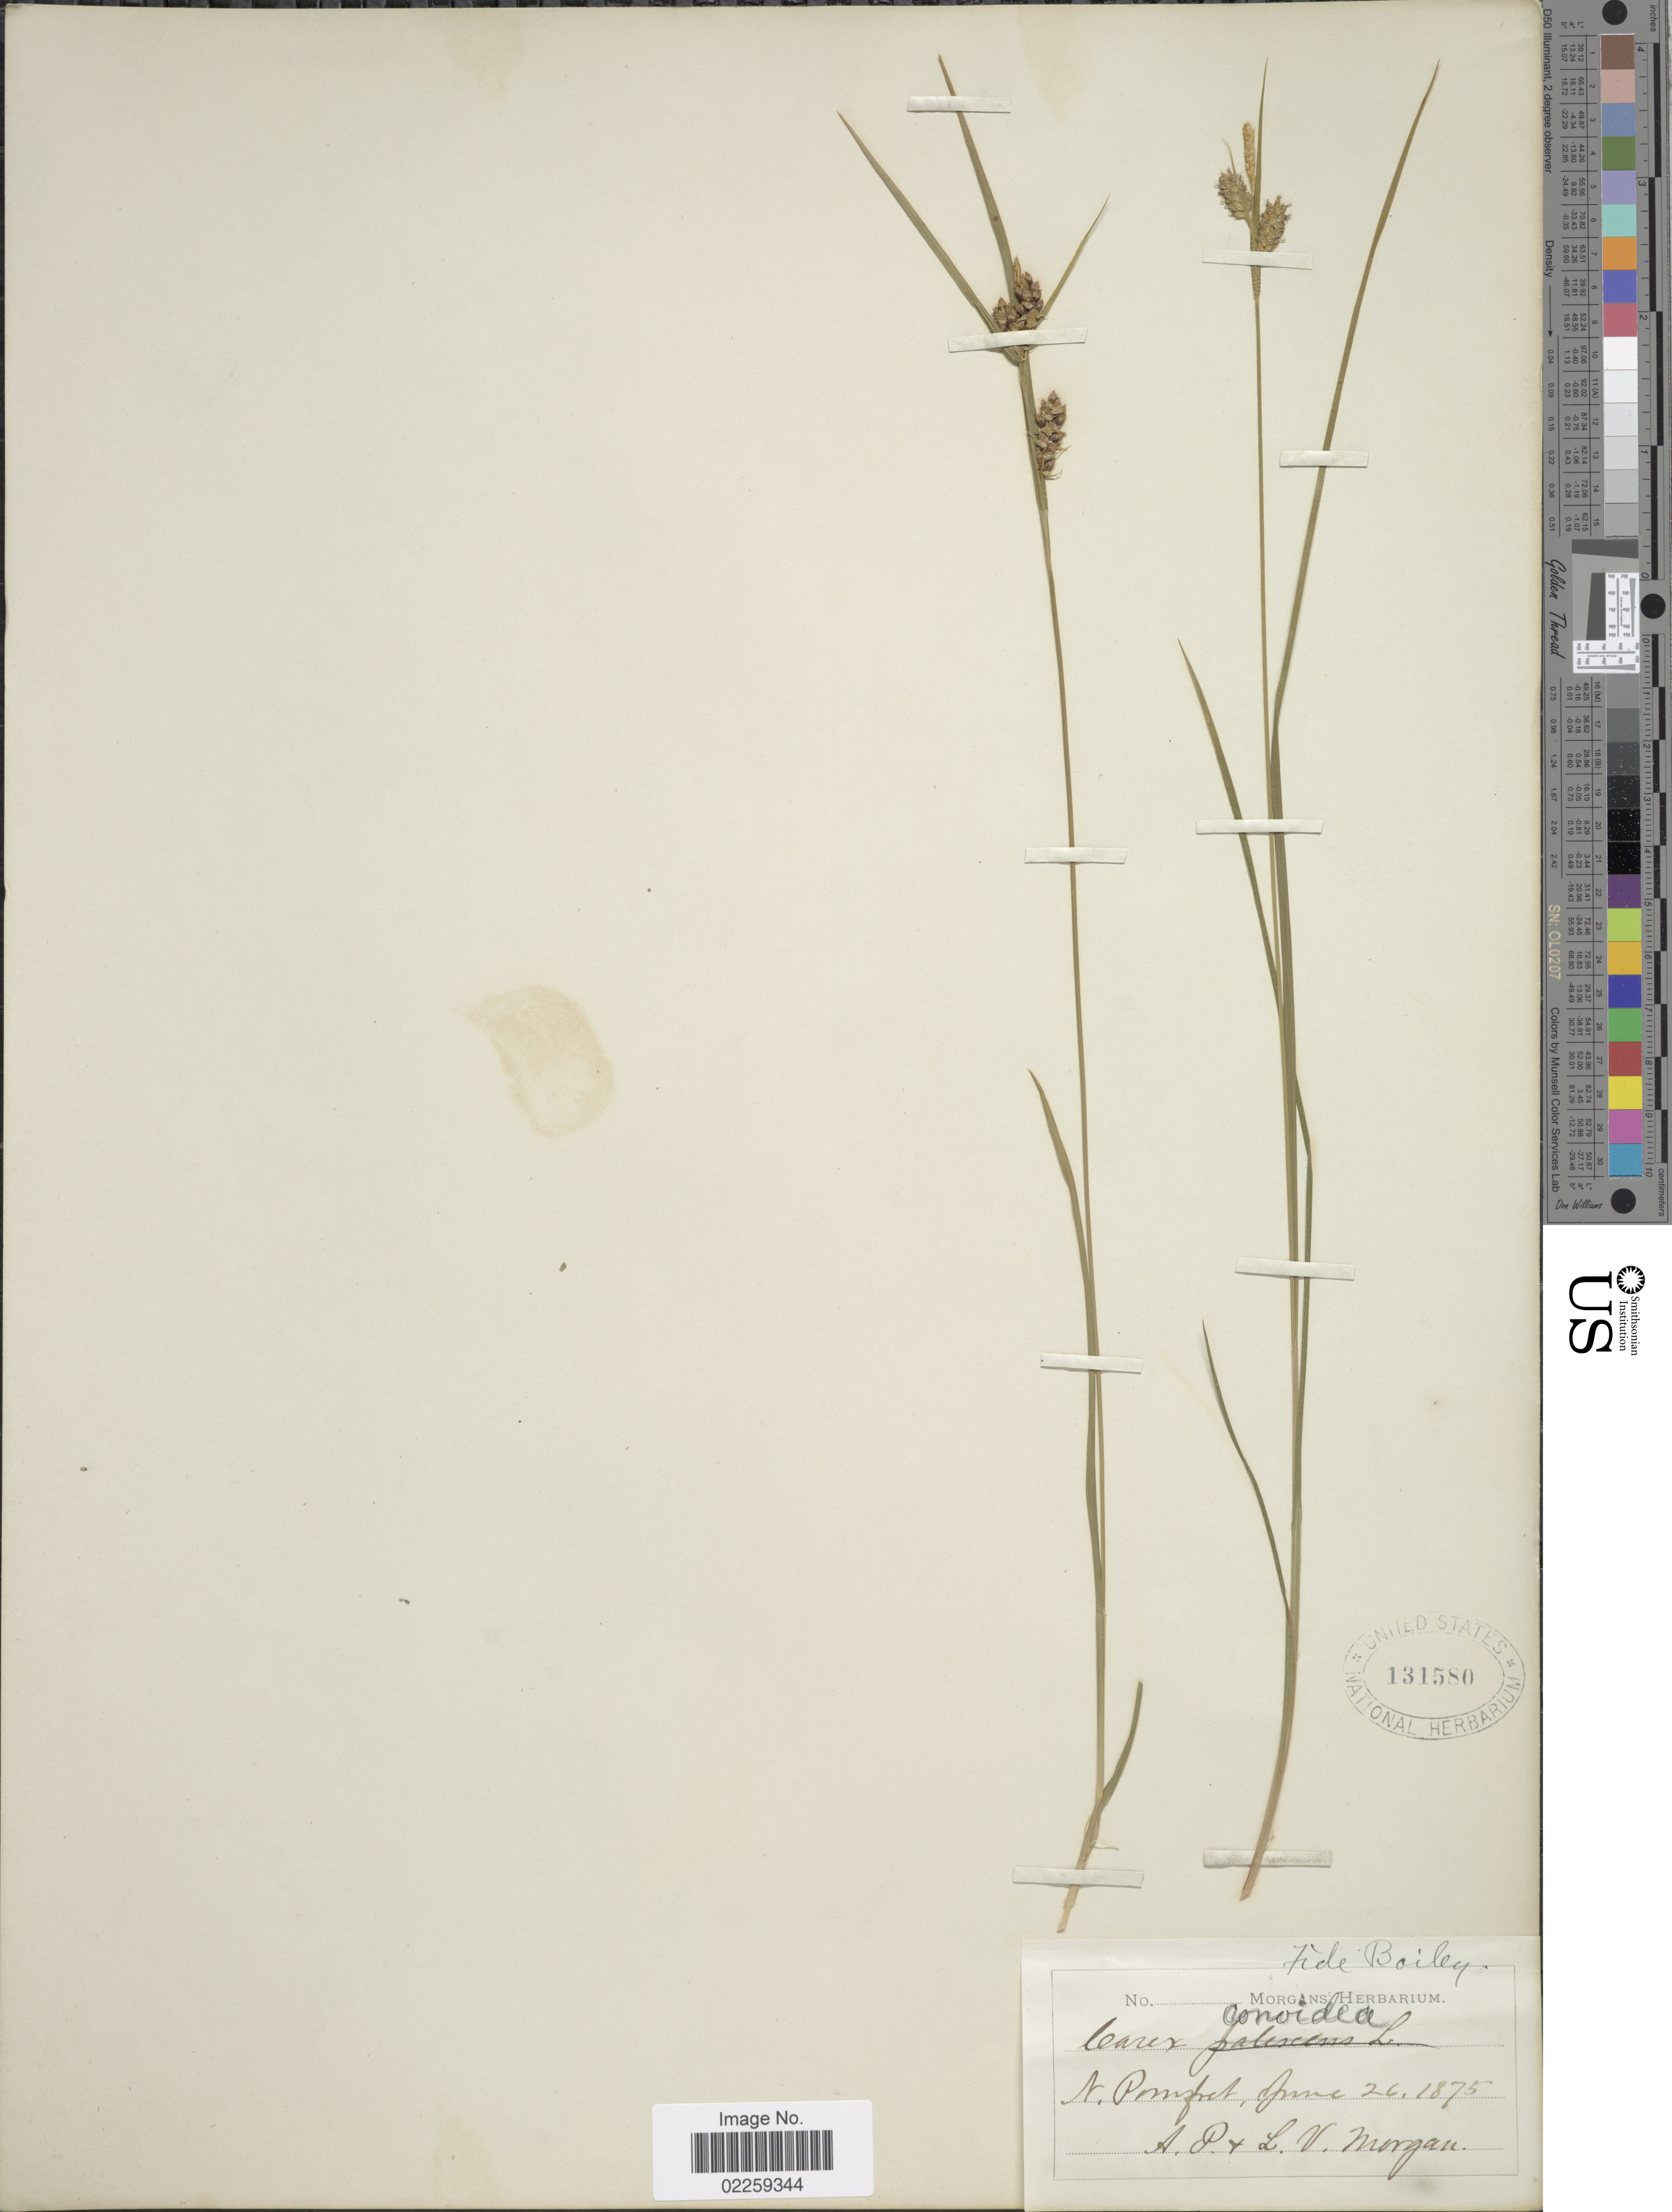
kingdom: Plantae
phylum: Tracheophyta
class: Liliopsida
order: Poales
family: Cyperaceae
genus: Carex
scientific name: Carex conoidea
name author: Willd.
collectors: A. Morgan & L. Morgan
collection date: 1875-06-26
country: United States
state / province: Connecticut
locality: N. Pomfret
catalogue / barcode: US 131580